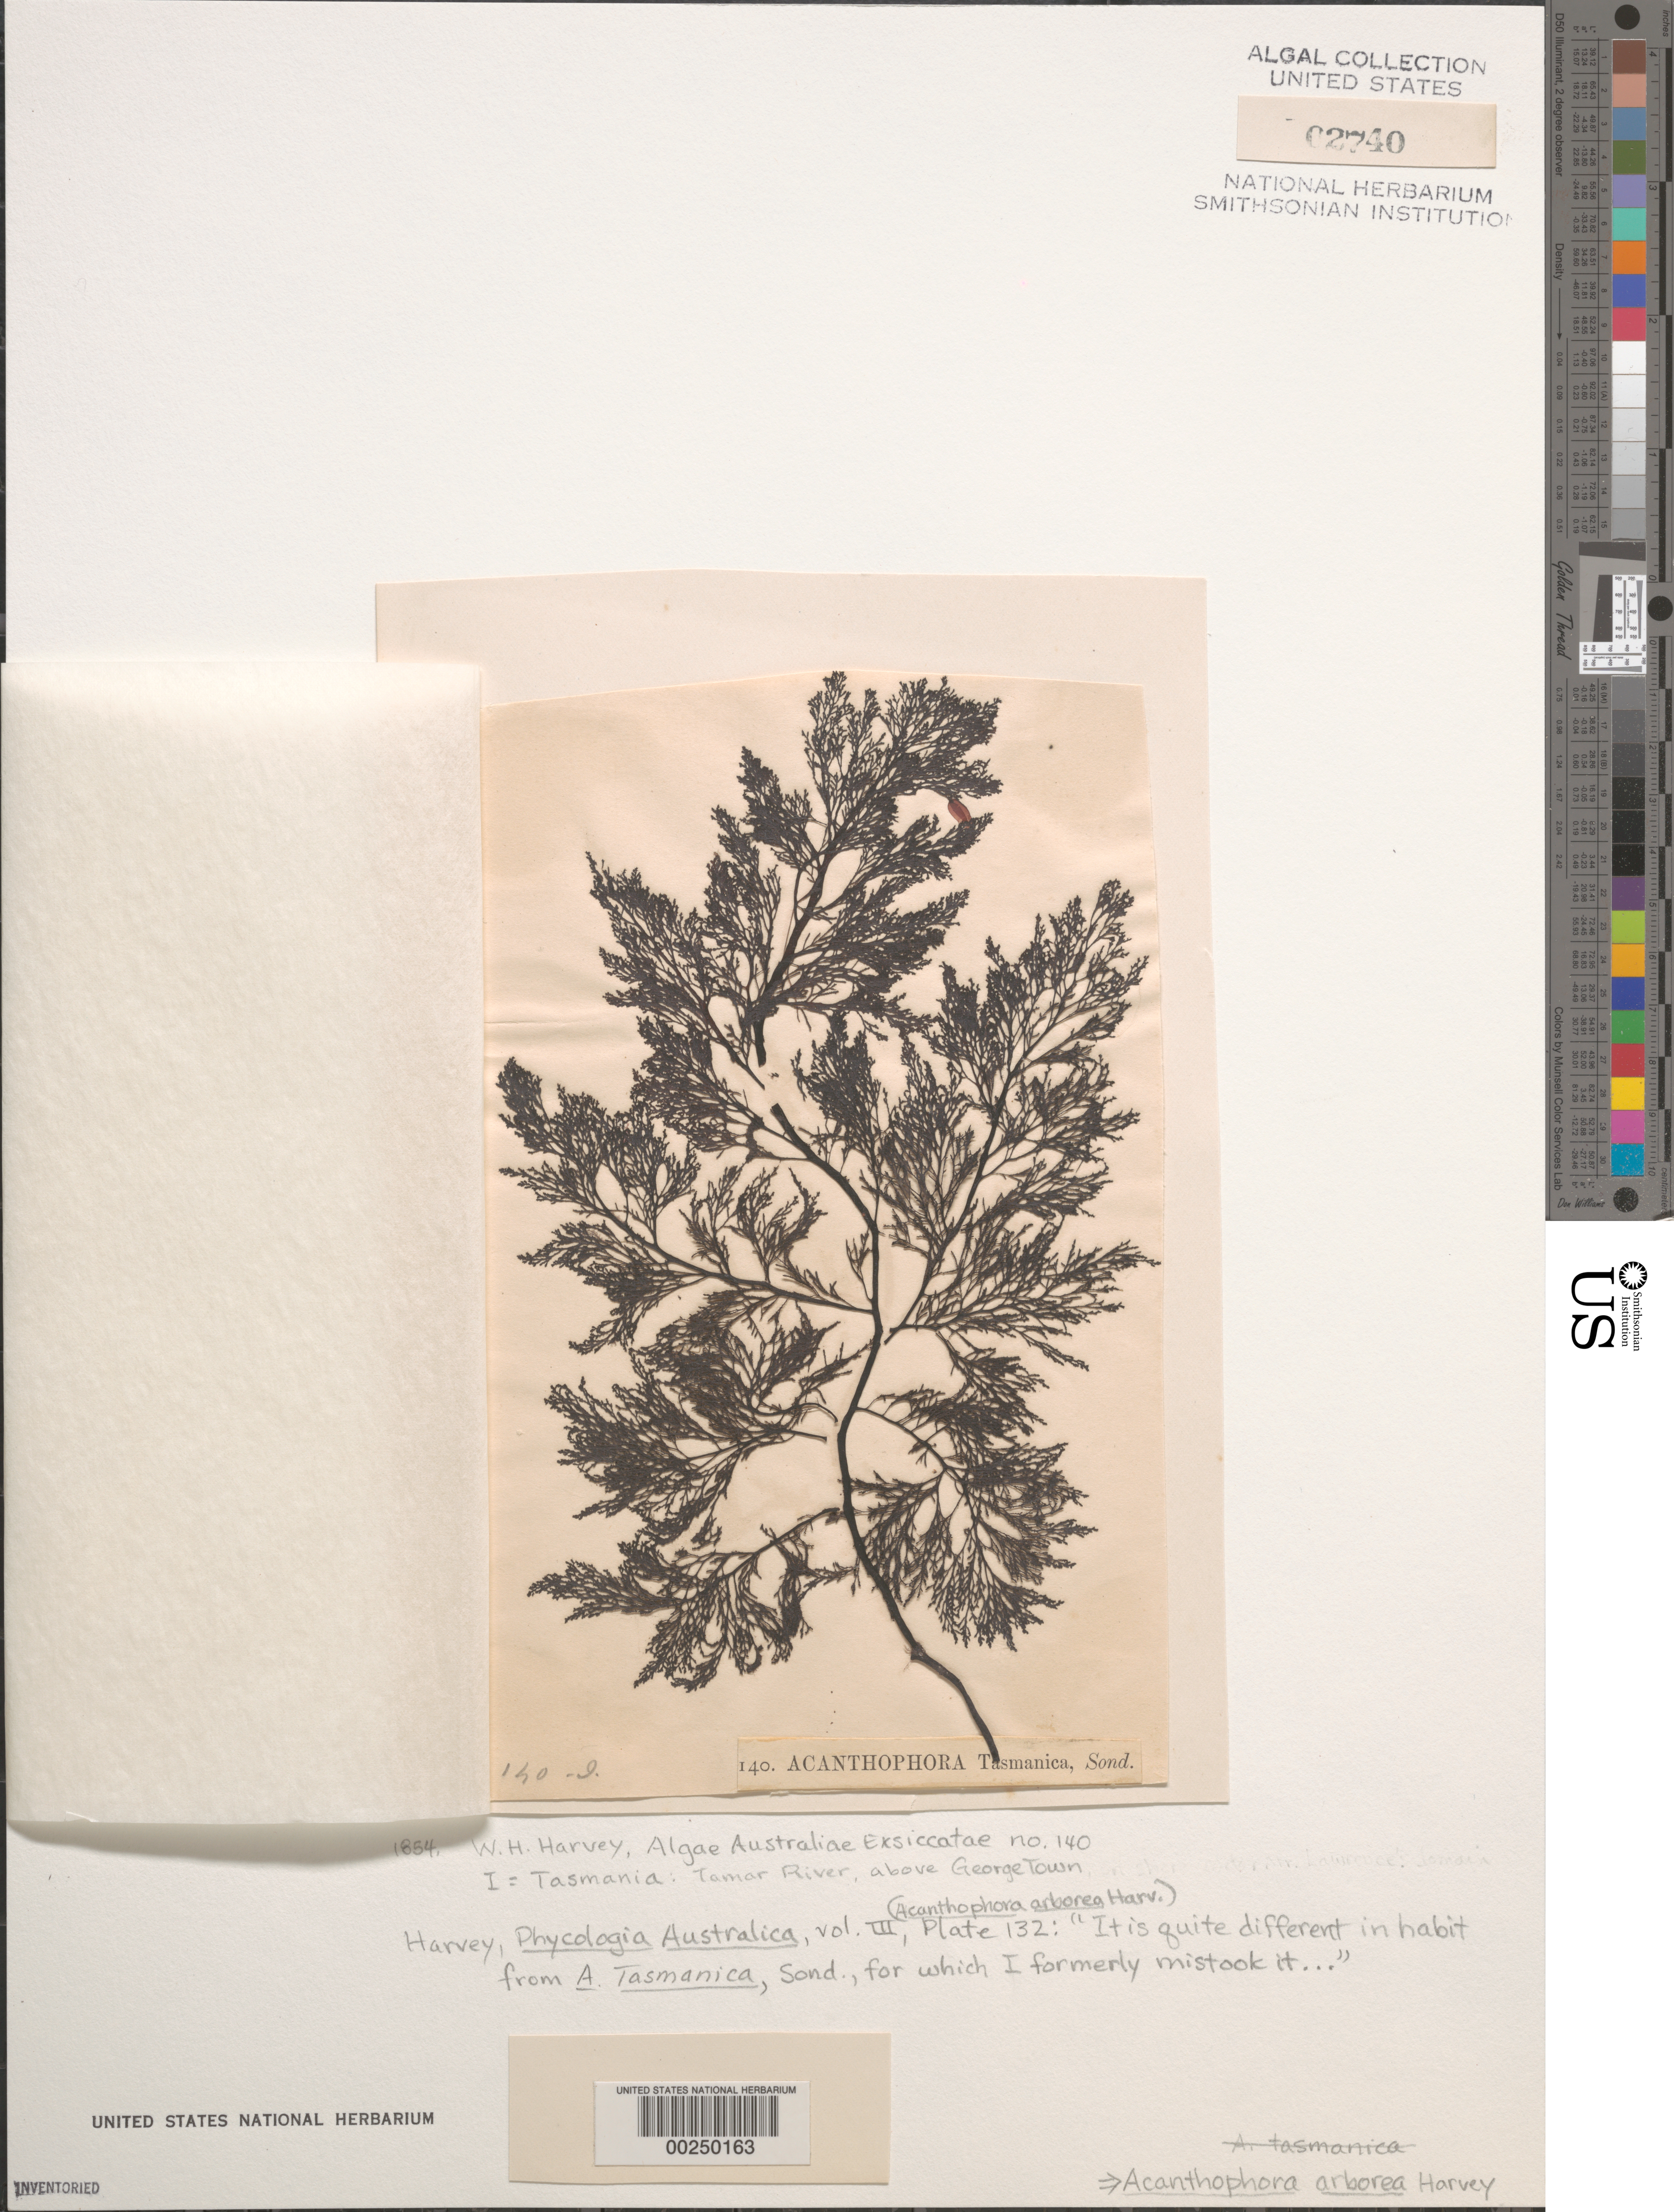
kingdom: Plantae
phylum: Rhodophyta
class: Florideophyceae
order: Ceramiales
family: Rhodomelaceae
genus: Chiracanthia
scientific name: Chiracanthia arborea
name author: (Harvey)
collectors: W. Harvey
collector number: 140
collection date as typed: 1854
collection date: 1854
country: Australia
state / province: Tasmania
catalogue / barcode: US 2740